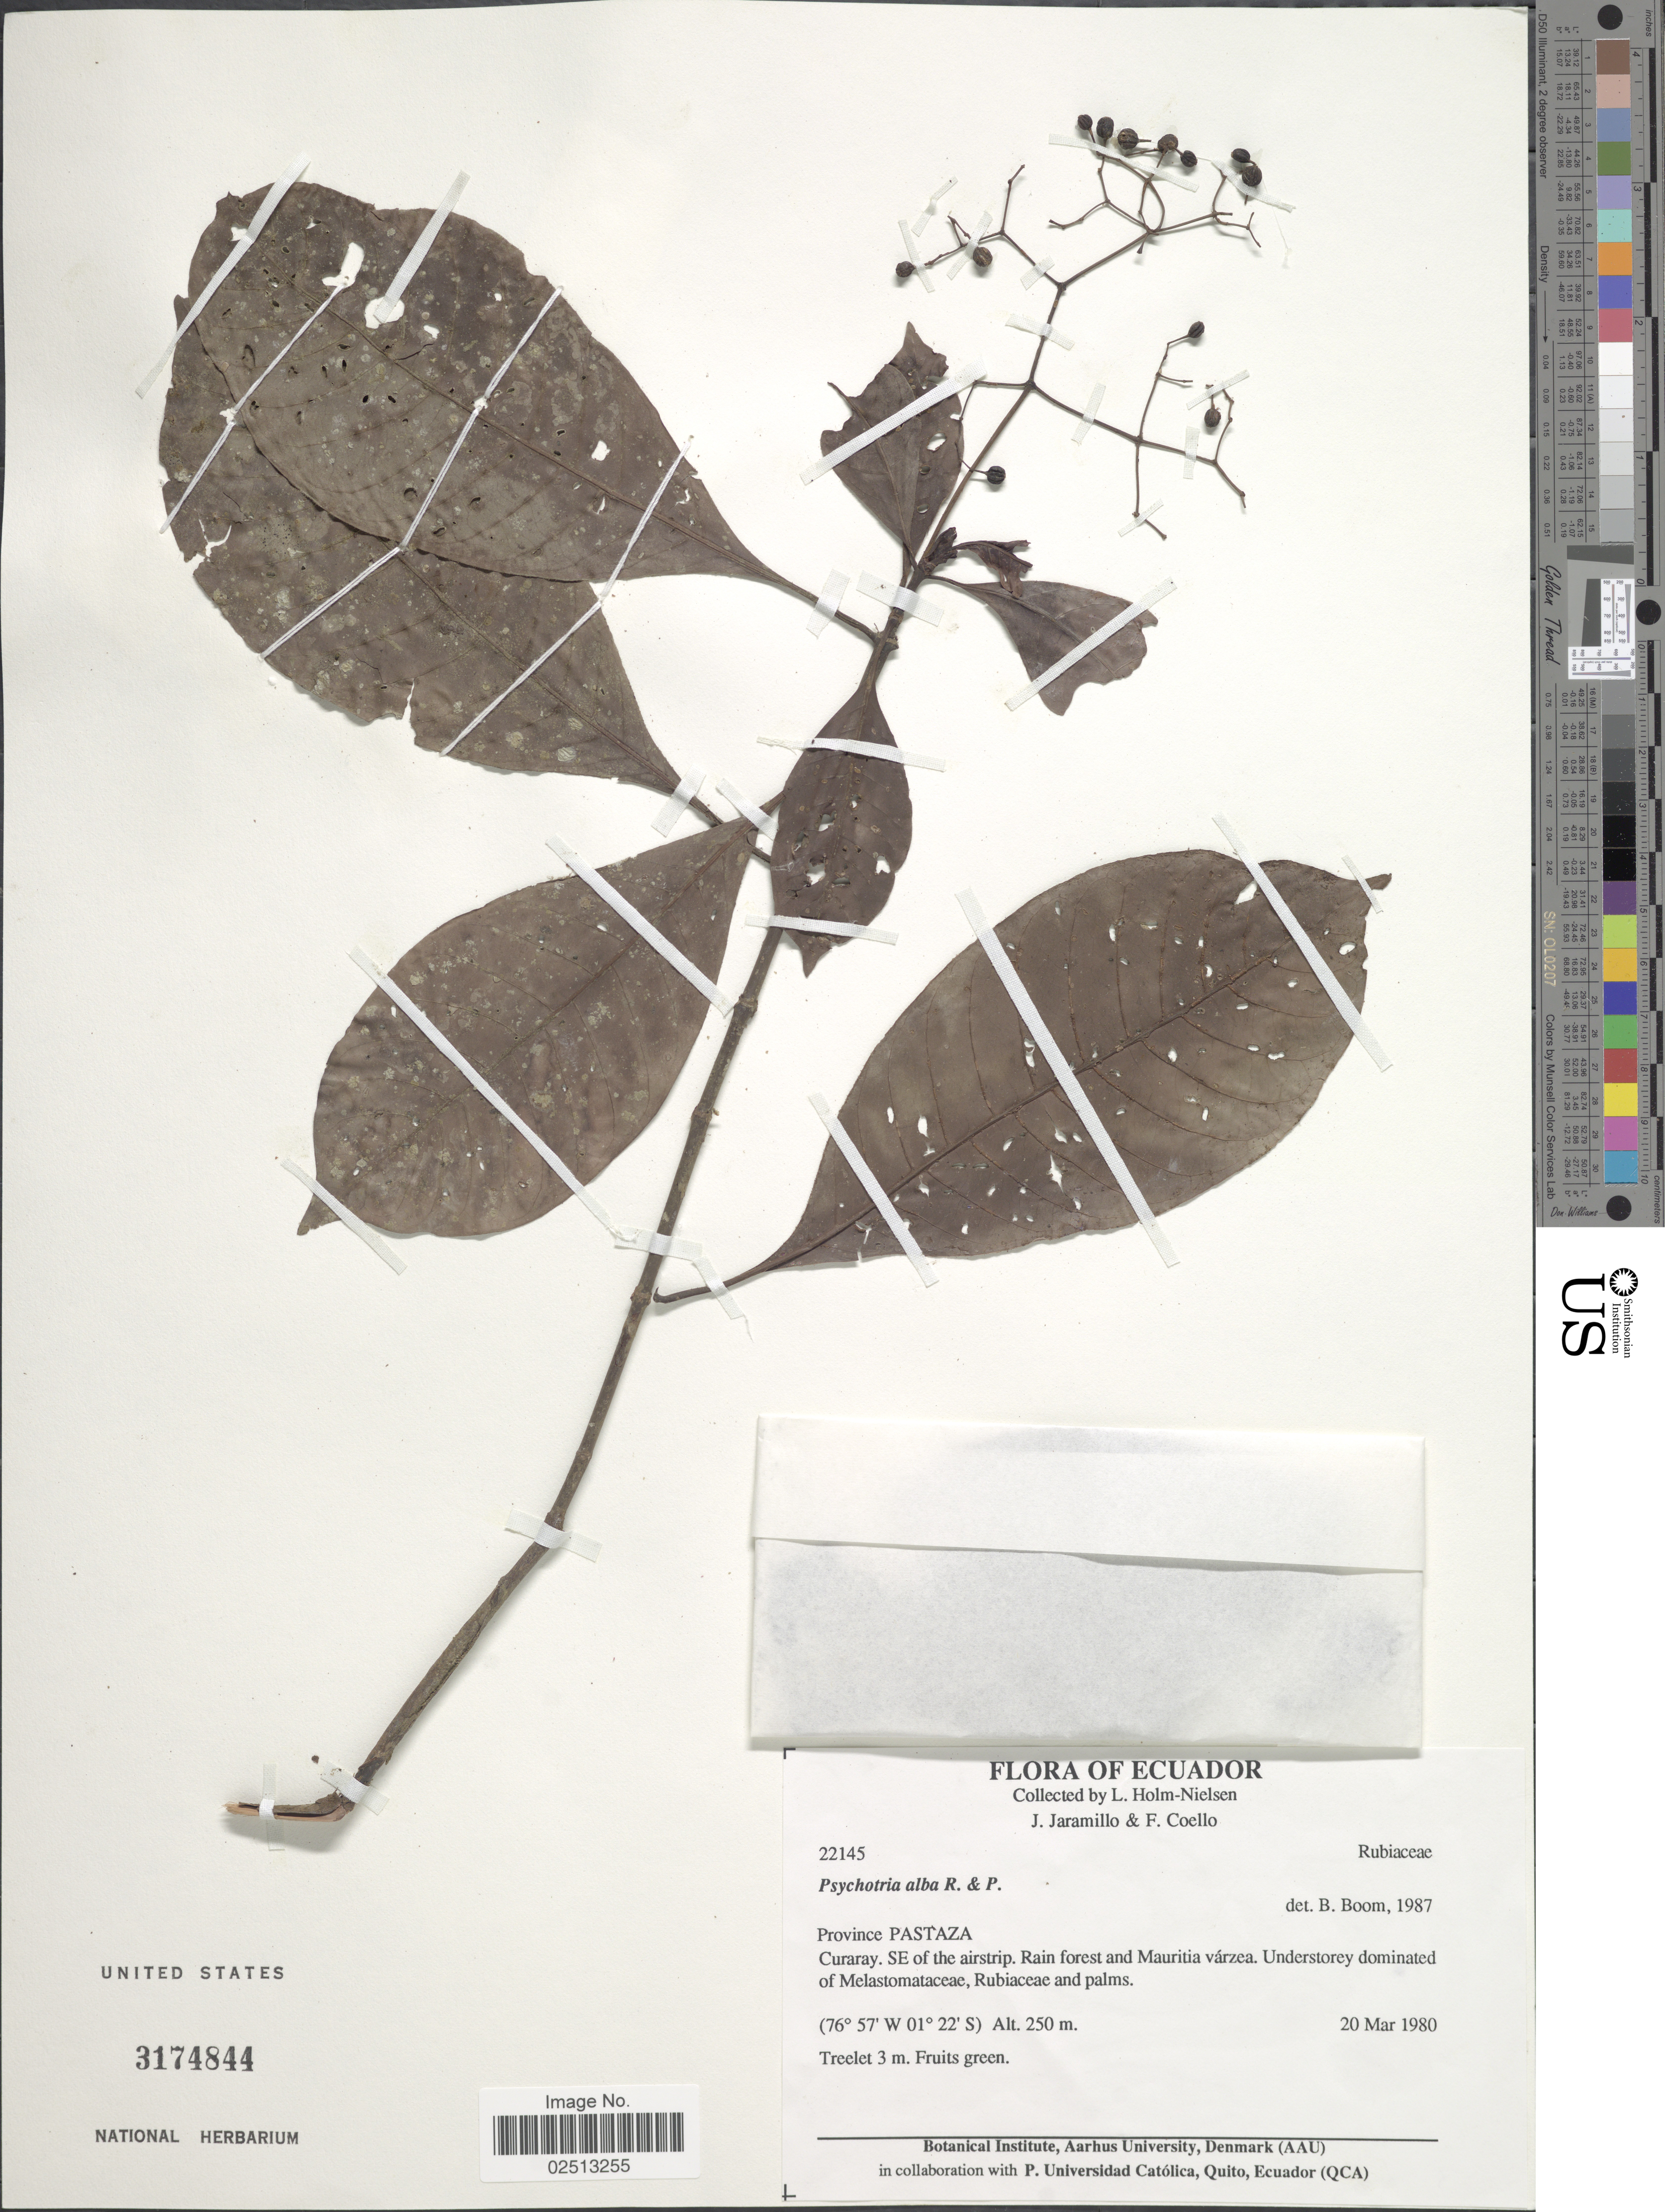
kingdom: Plantae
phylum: Tracheophyta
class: Magnoliopsida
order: Gentianales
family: Rubiaceae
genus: Psychotria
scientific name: Psychotria alba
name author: Ruiz & Pav.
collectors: L. Holm-Nielsen, J. Jaramillo & F. Coelho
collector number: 22145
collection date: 1980-03-20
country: Ecuador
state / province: Pastaza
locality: Ecuador, Province Pastaza, Curaray. SE of the airstrip. Rain forest and Mauritia varzea.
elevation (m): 250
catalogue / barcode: US 3174844